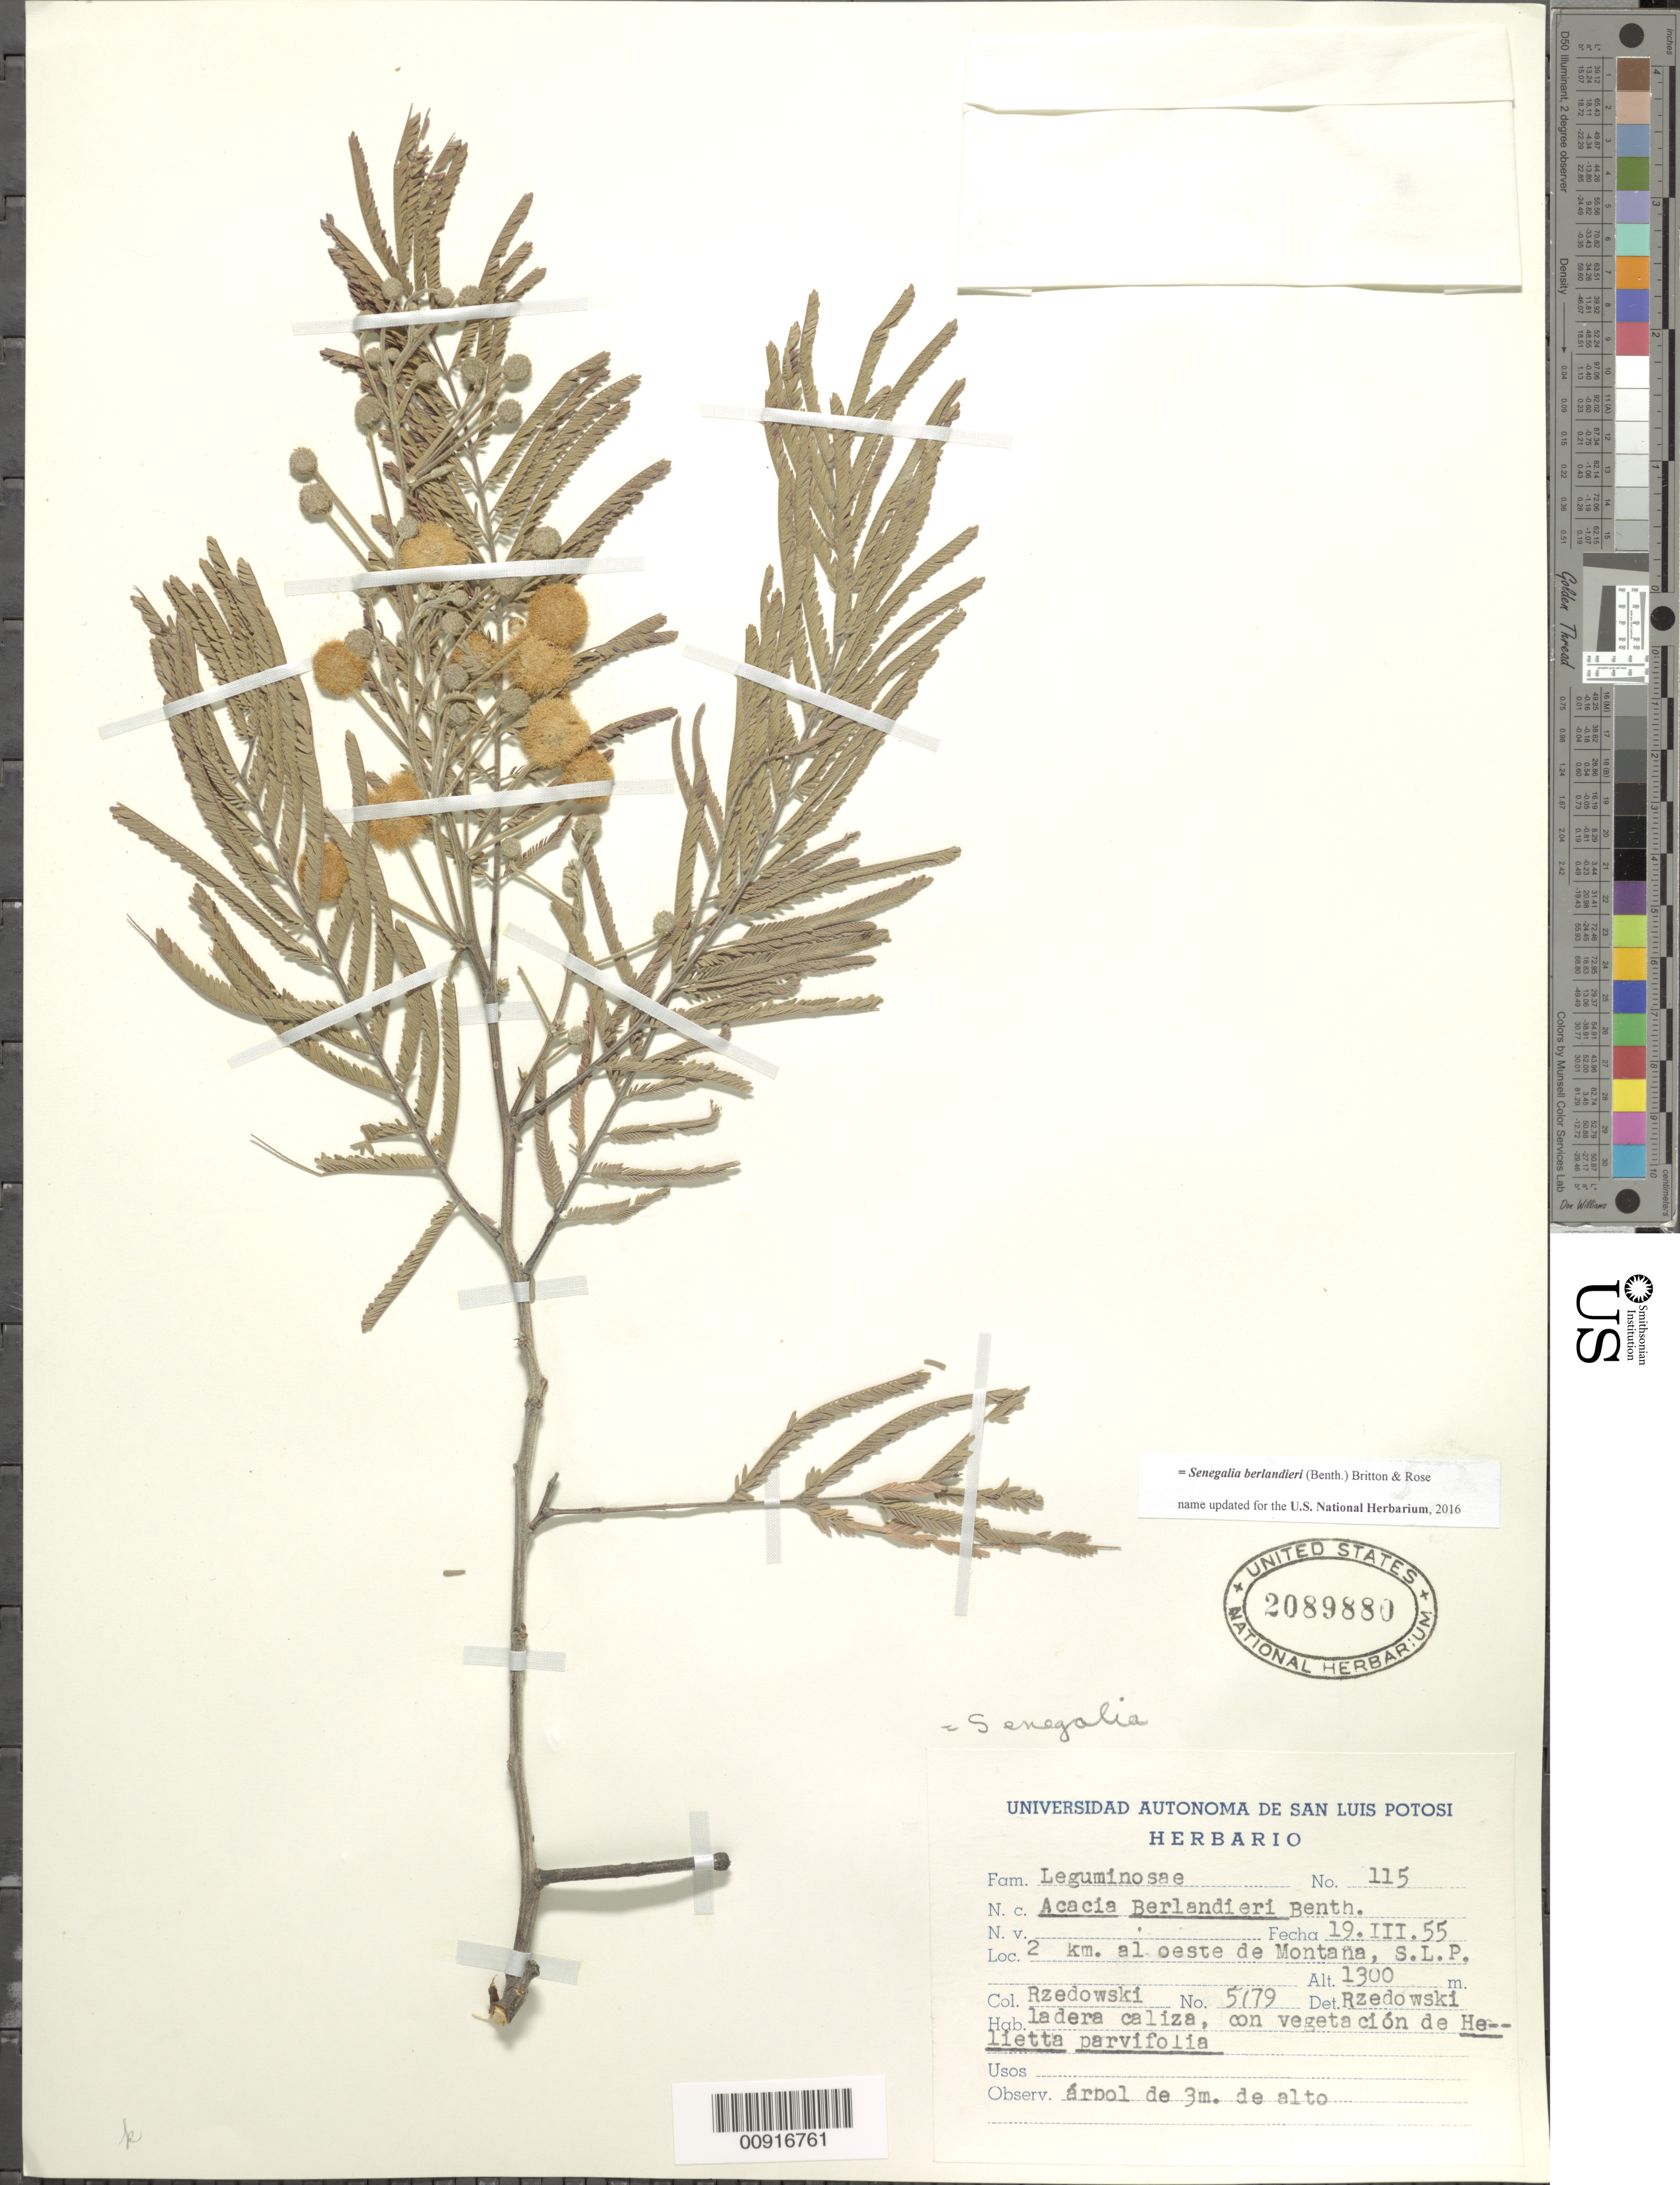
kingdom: Plantae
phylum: Tracheophyta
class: Magnoliopsida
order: Fabales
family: Fabaceae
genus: Senegalia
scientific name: Senegalia berlandieri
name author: (Benth.) Britton & Rose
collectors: J. Rzedowski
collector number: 5779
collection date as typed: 19 Mar 1955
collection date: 1955-03-19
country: Mexico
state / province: San Luis Potosí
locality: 2 km. al oeste de Montaña, S.L.P.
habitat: Ladera caliza con vegetación de Helietta parvifolia.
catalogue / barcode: US 2089880